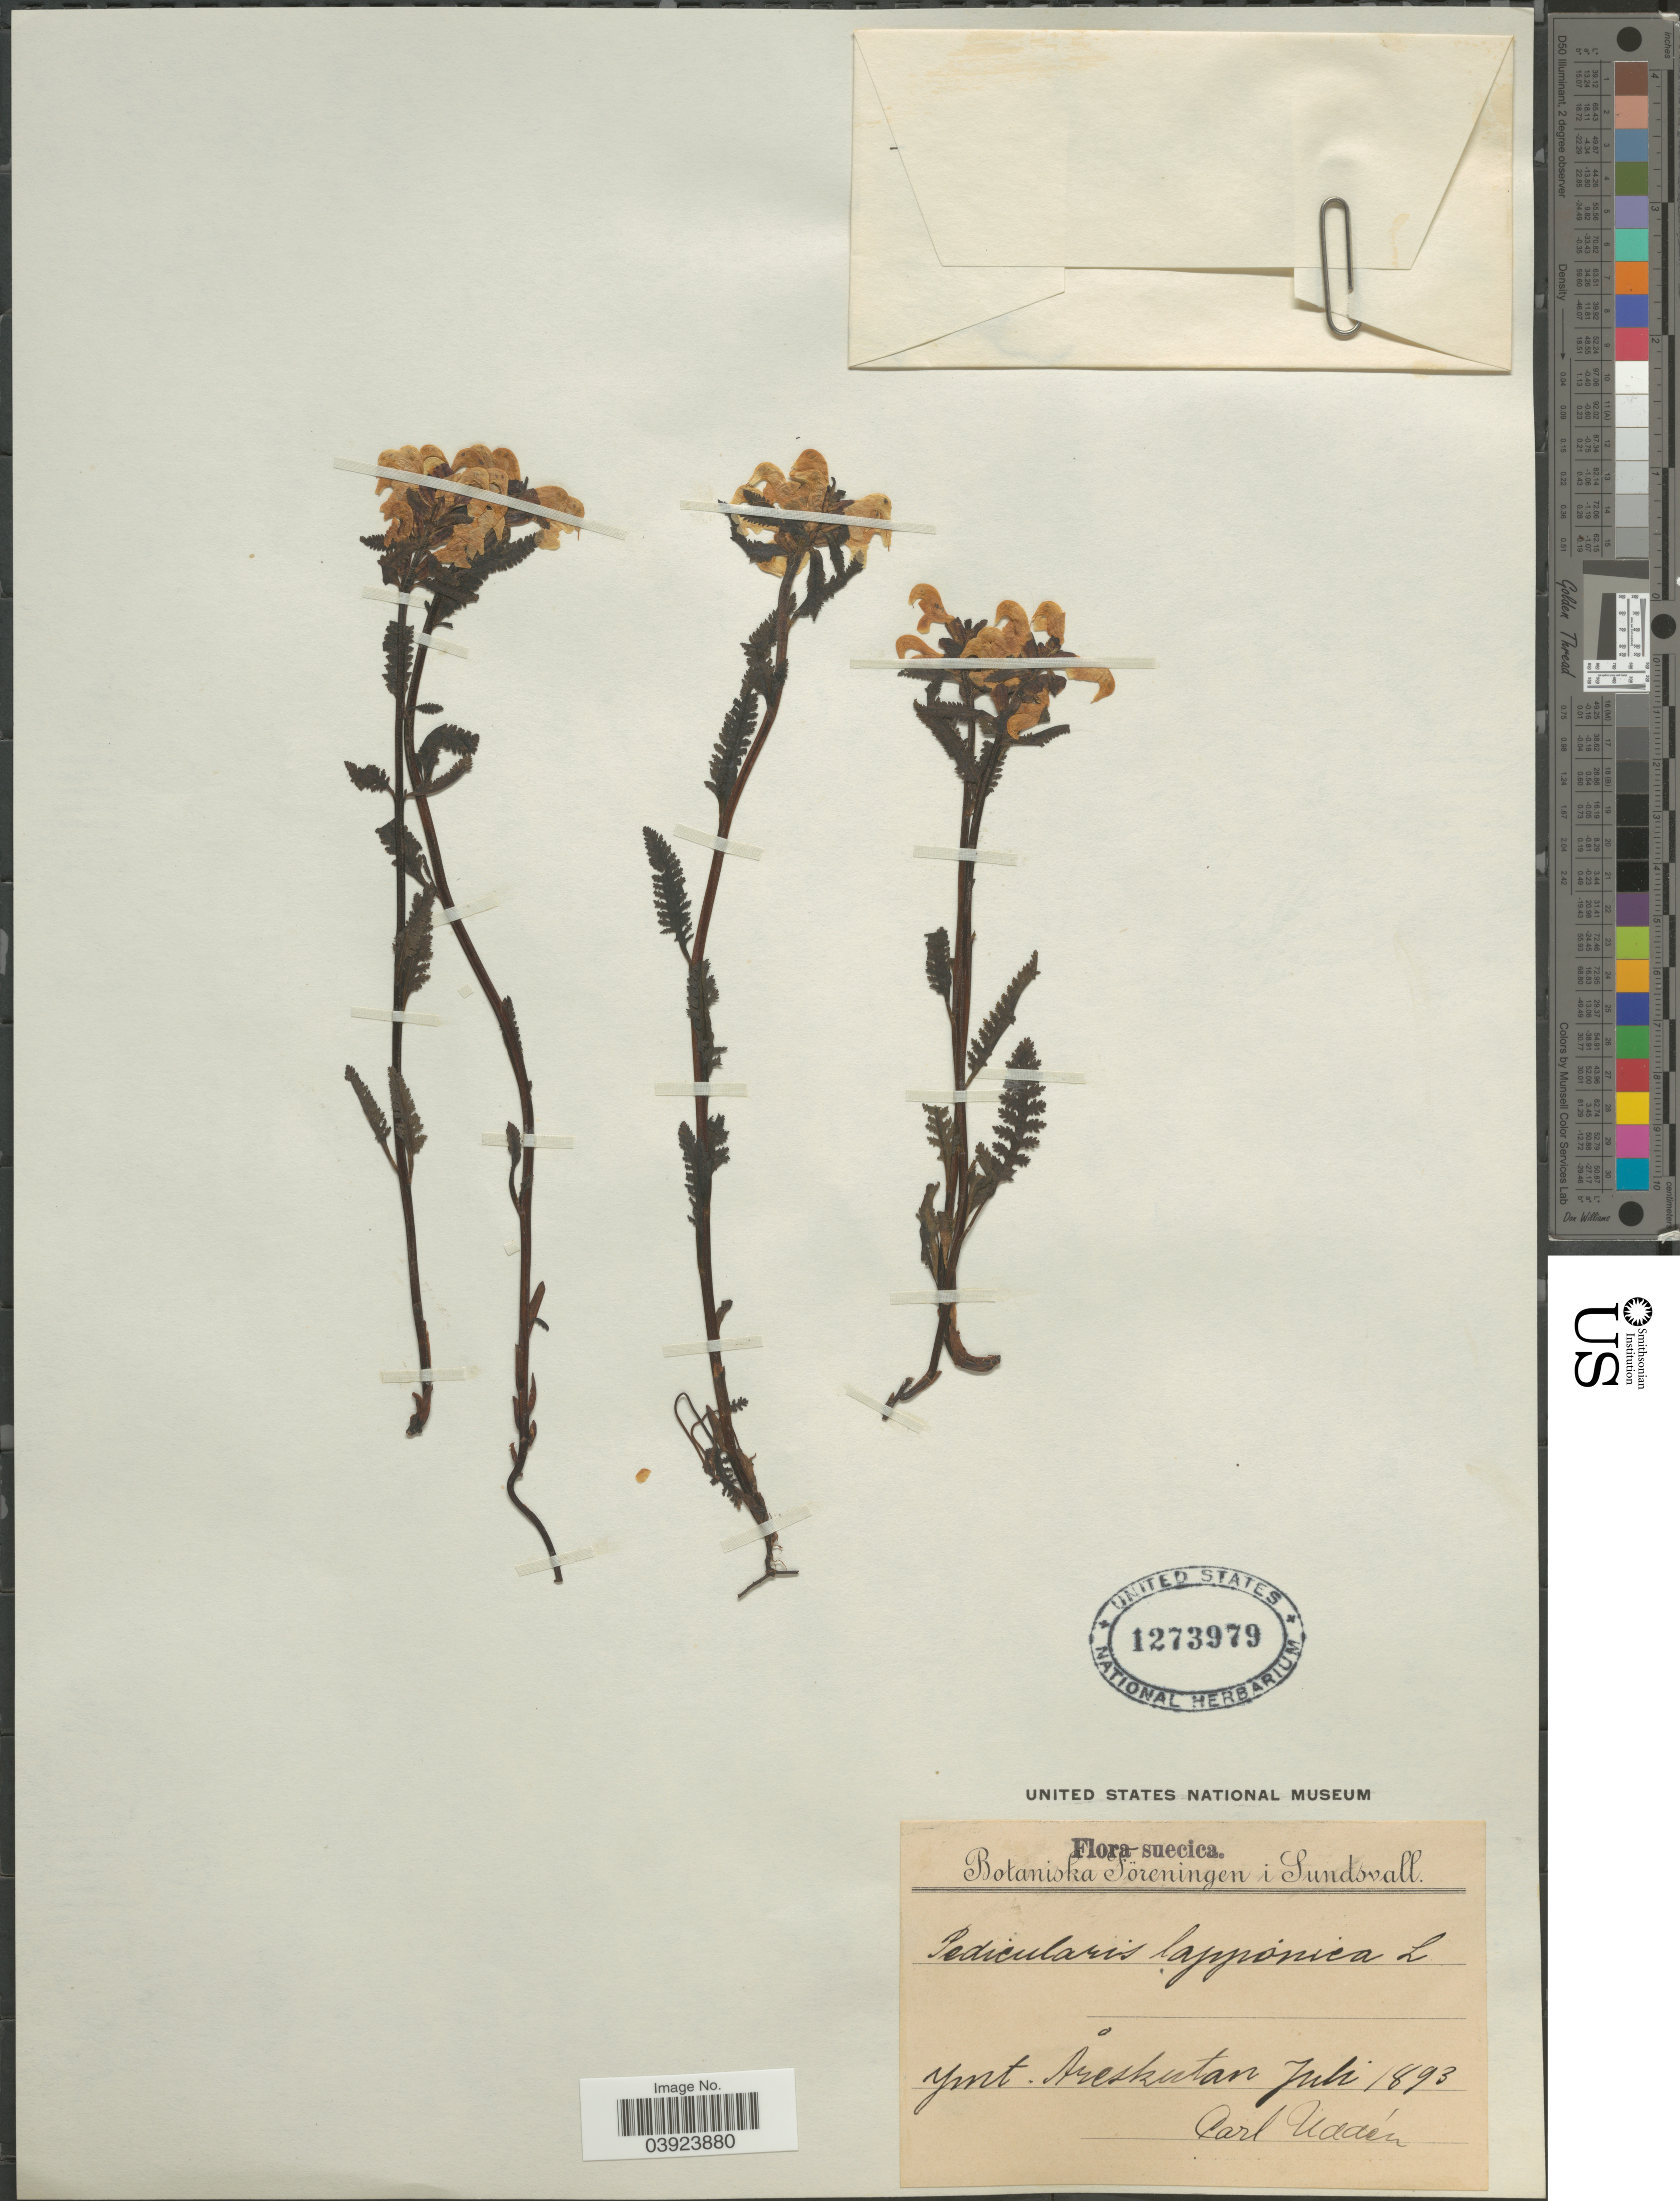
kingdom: Plantae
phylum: Tracheophyta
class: Magnoliopsida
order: Lamiales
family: Orobanchaceae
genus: Pedicularis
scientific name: Pedicularis lapponica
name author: L.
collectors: C. Uddén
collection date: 1893-07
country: Sweden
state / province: Jämtland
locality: Suecica. Jmt. Åreskutan.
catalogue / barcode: US 1273979